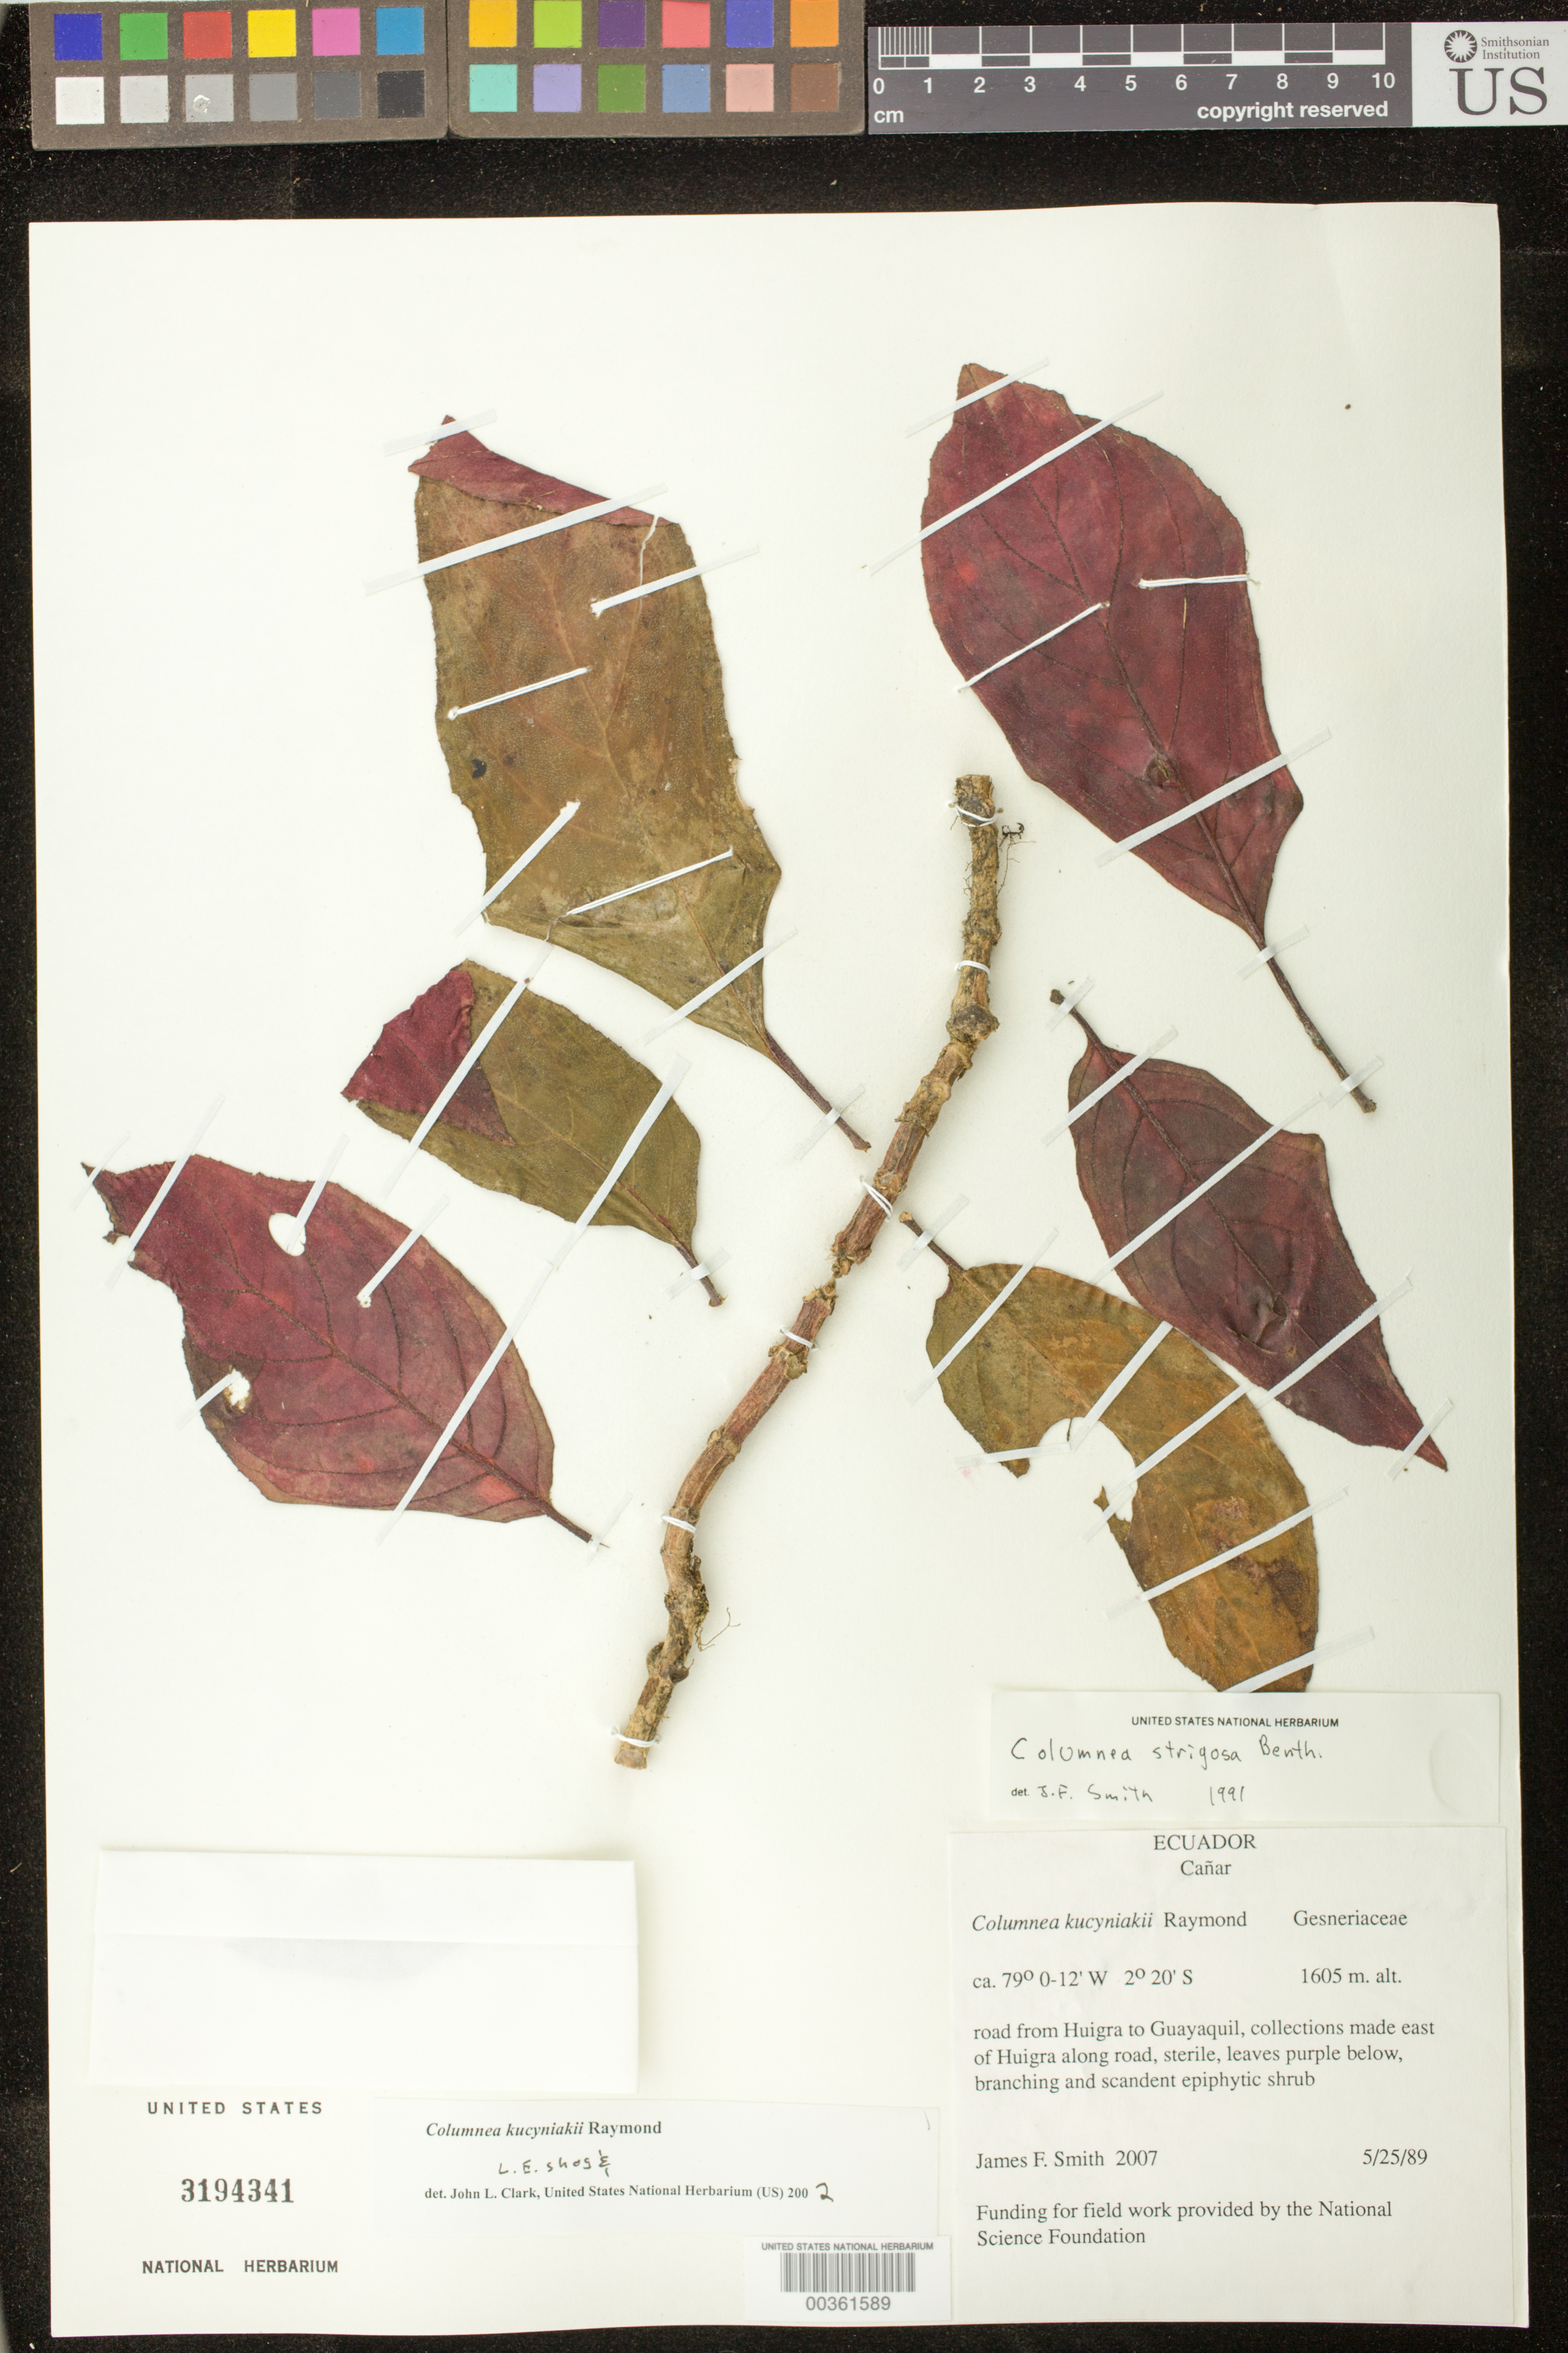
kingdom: Plantae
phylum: Tracheophyta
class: Magnoliopsida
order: Lamiales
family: Gesneriaceae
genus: Columnea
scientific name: Columnea kucyniakii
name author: Raymond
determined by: Clark, J. L.; Skog, Laurence E.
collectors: J. Smith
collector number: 2007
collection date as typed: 25 May 1989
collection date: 1989-05-25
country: Ecuador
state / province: Cañar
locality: Road from Huigra to Guayaquil, collections made E of Huigra along road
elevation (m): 1605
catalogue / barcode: US 3194341